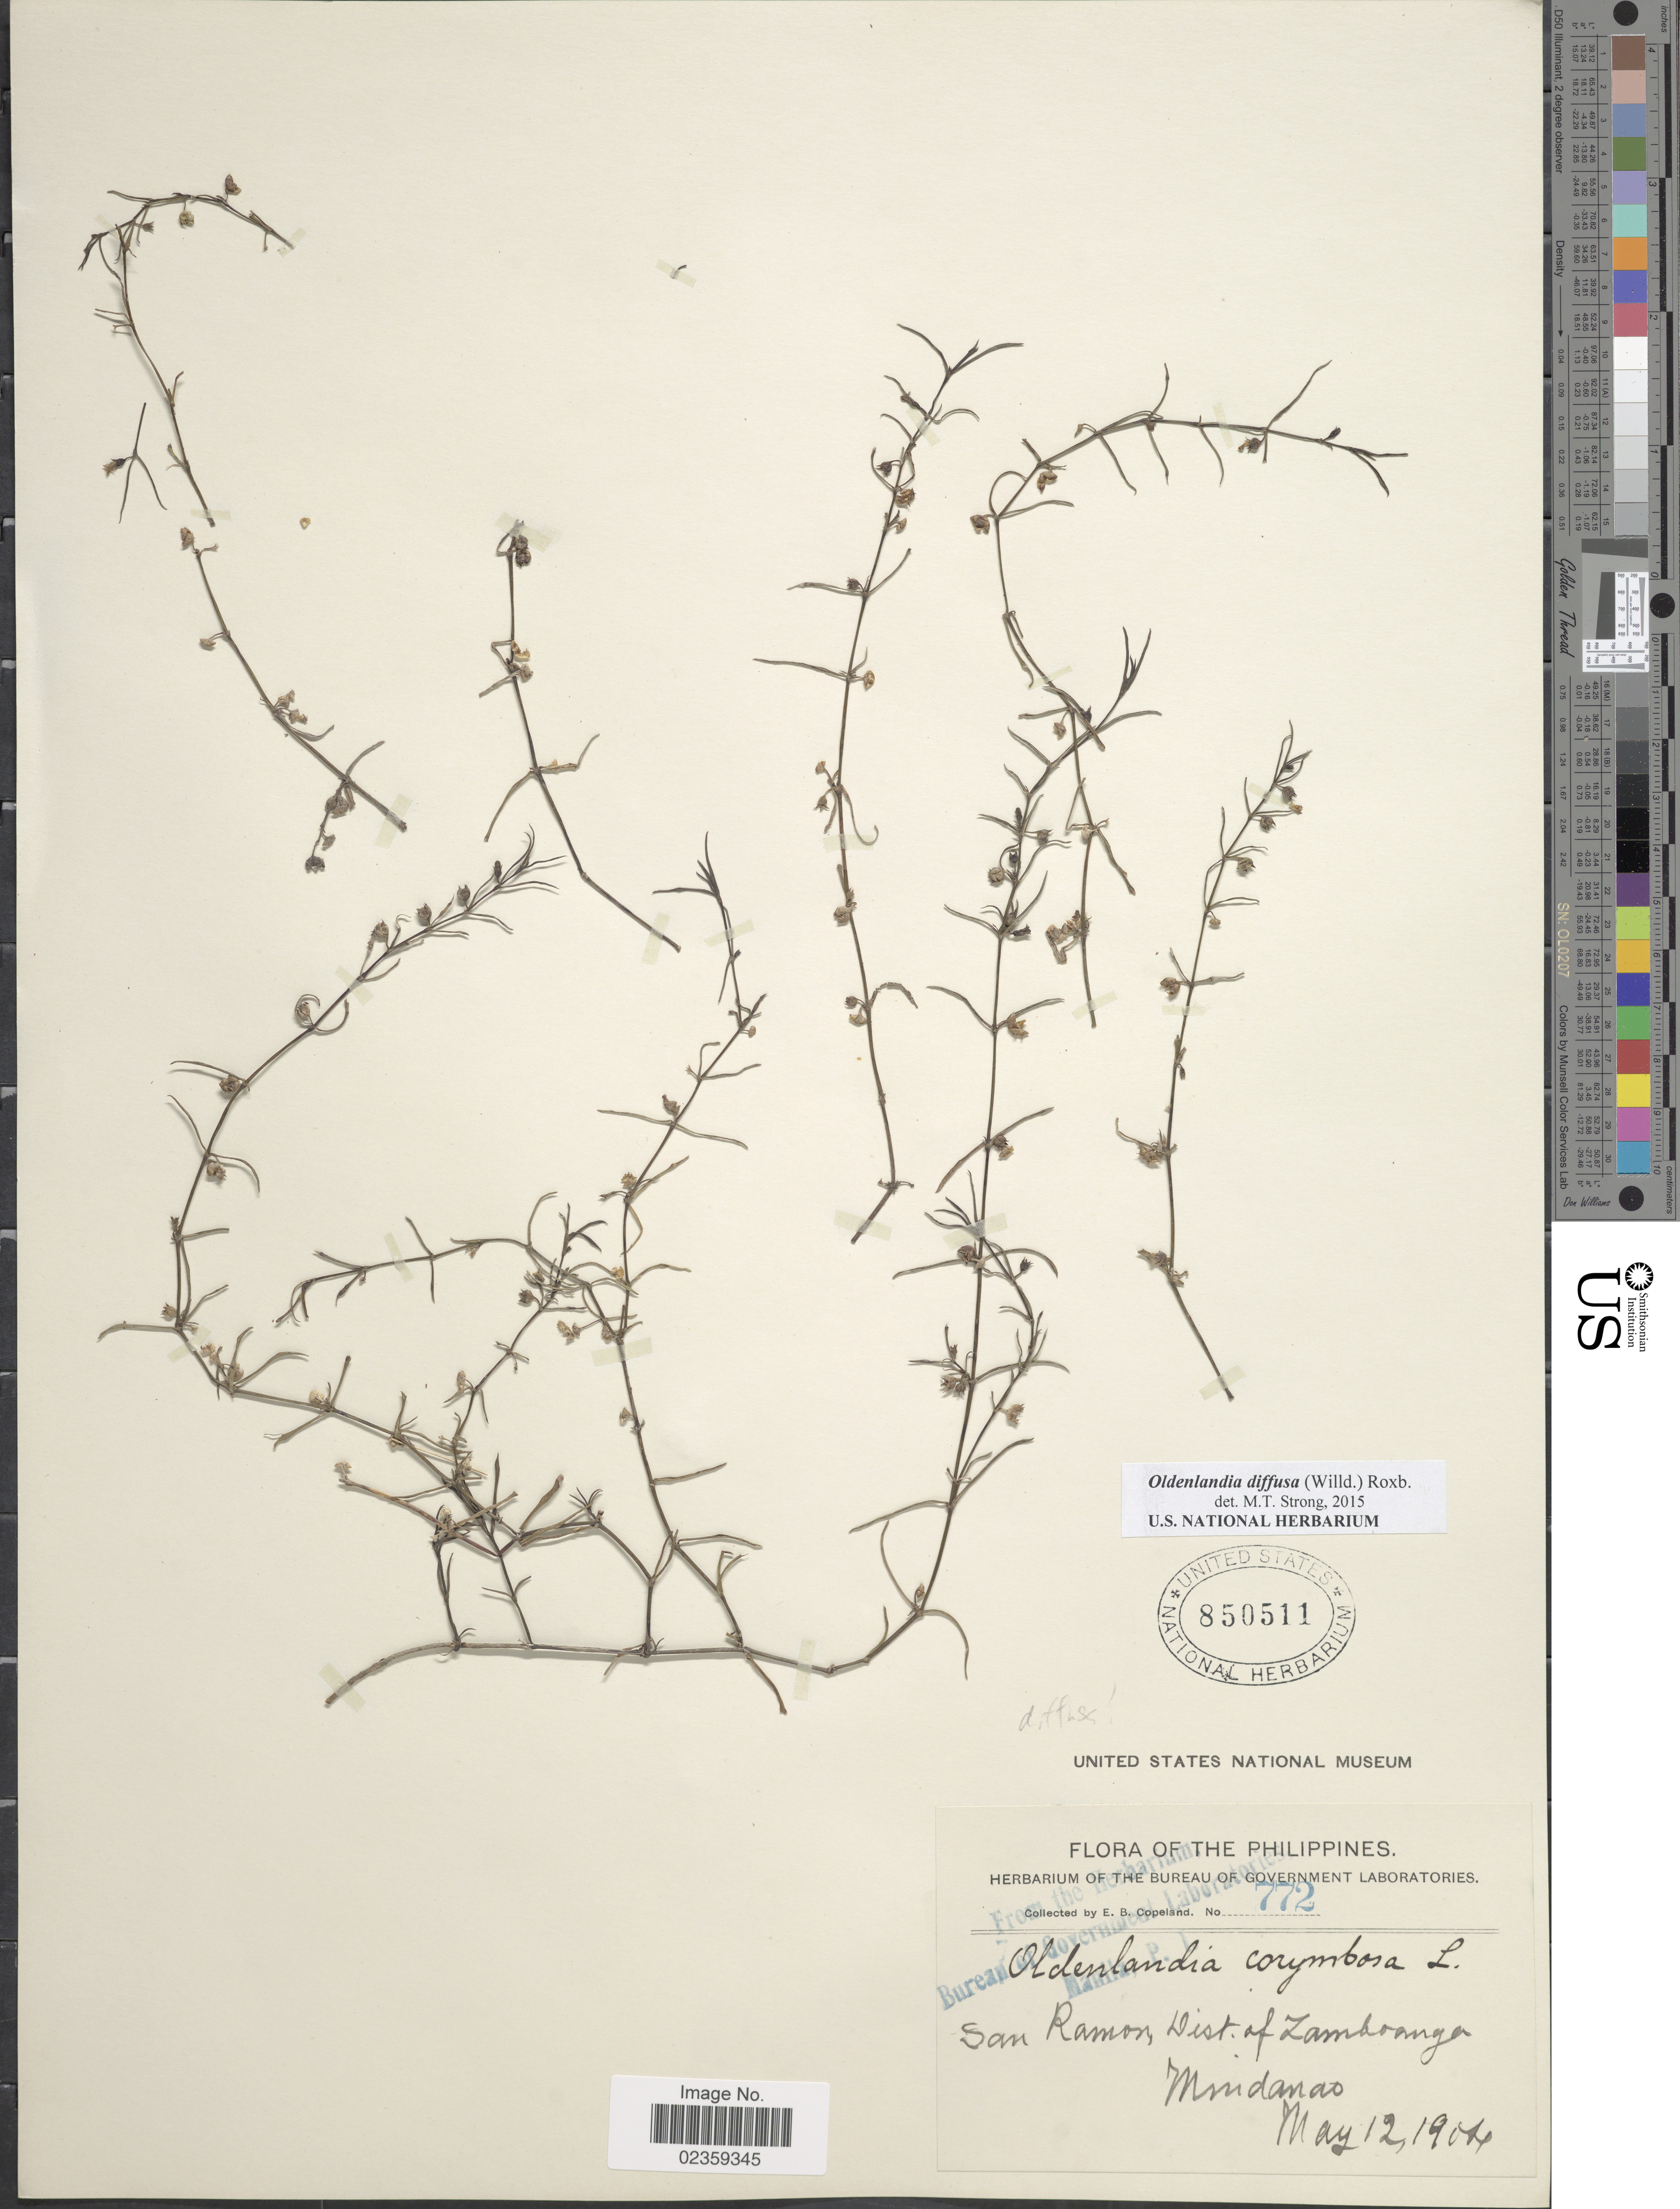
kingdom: Plantae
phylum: Tracheophyta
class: Magnoliopsida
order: Gentianales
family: Rubiaceae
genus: Oldenlandia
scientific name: Oldenlandia diffusa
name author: (Willd.) Roxb.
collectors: E. B. Copeland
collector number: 772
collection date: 1904-05-12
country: Philippines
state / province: Zamboanga Peninsula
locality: San Ramos, Dist. of Zamboanga. Mindanao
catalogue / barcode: US 850511